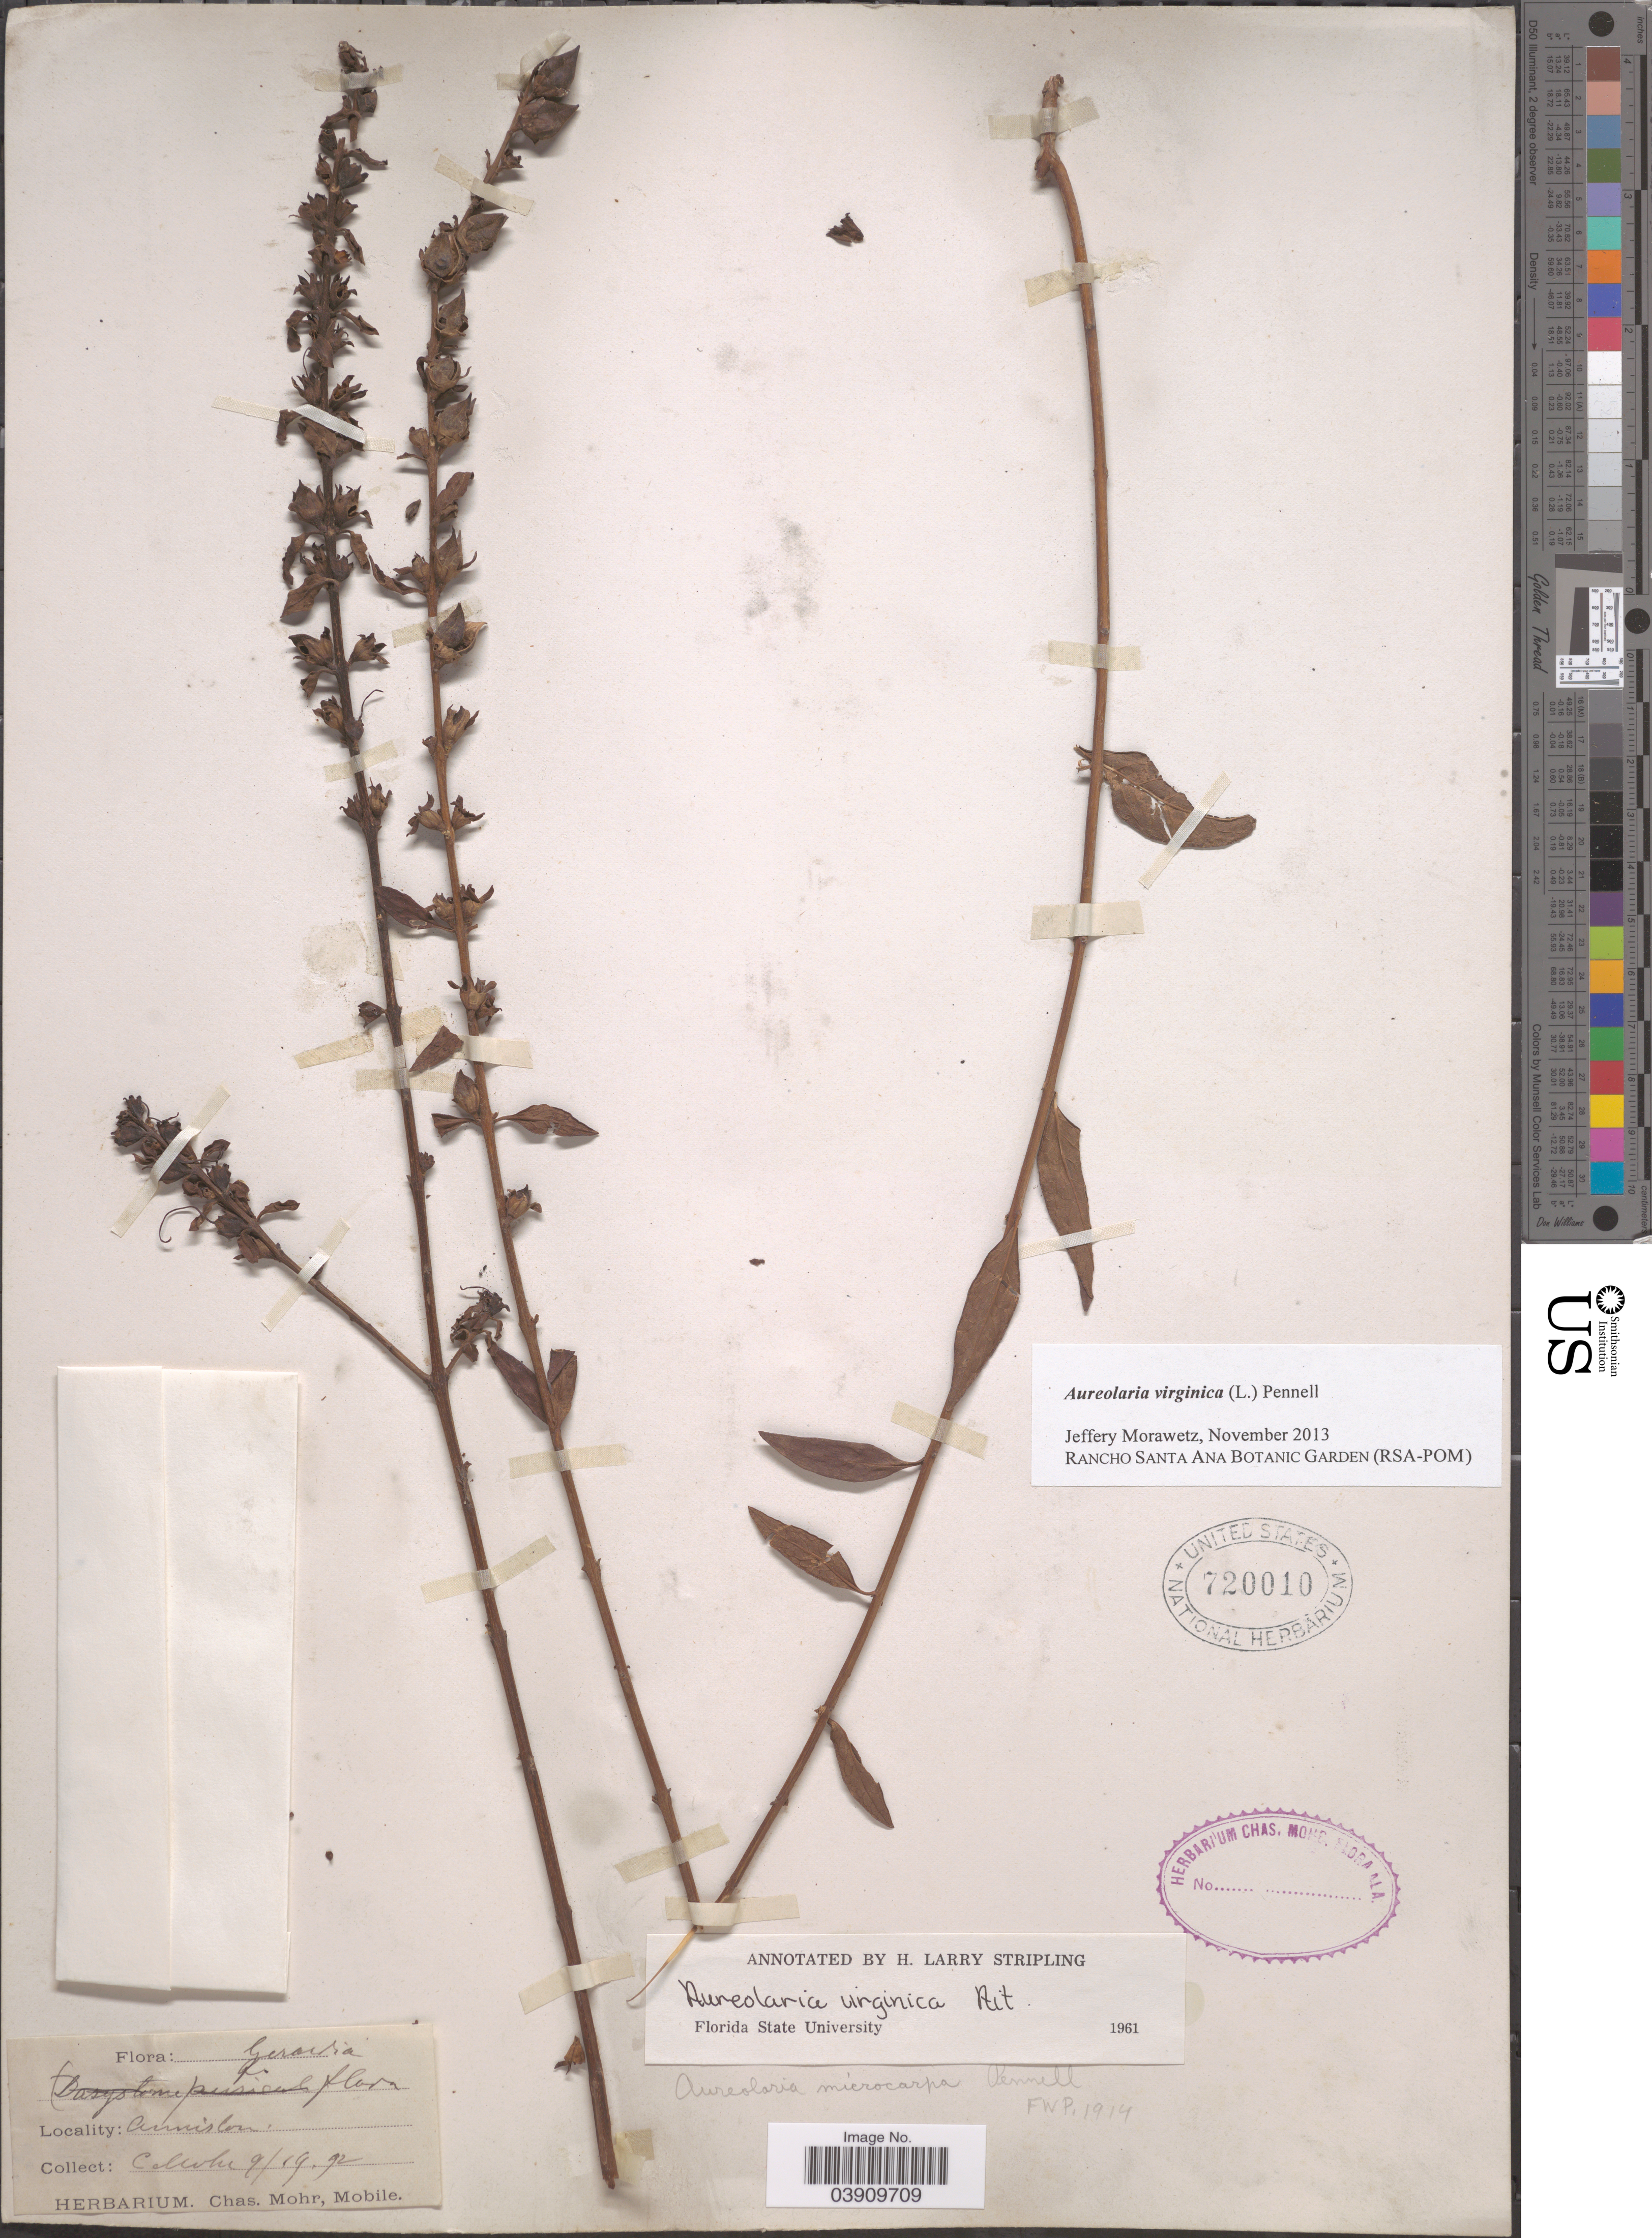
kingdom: Plantae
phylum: Tracheophyta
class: Magnoliopsida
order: Lamiales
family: Orobanchaceae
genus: Aureolaria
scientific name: Aureolaria virginica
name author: (L.) Pennell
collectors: Mohr, C. T. (herbarium)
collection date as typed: Transcribed d/m/y: 19/9/92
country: United States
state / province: Alabama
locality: Anniston.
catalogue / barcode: US 720010